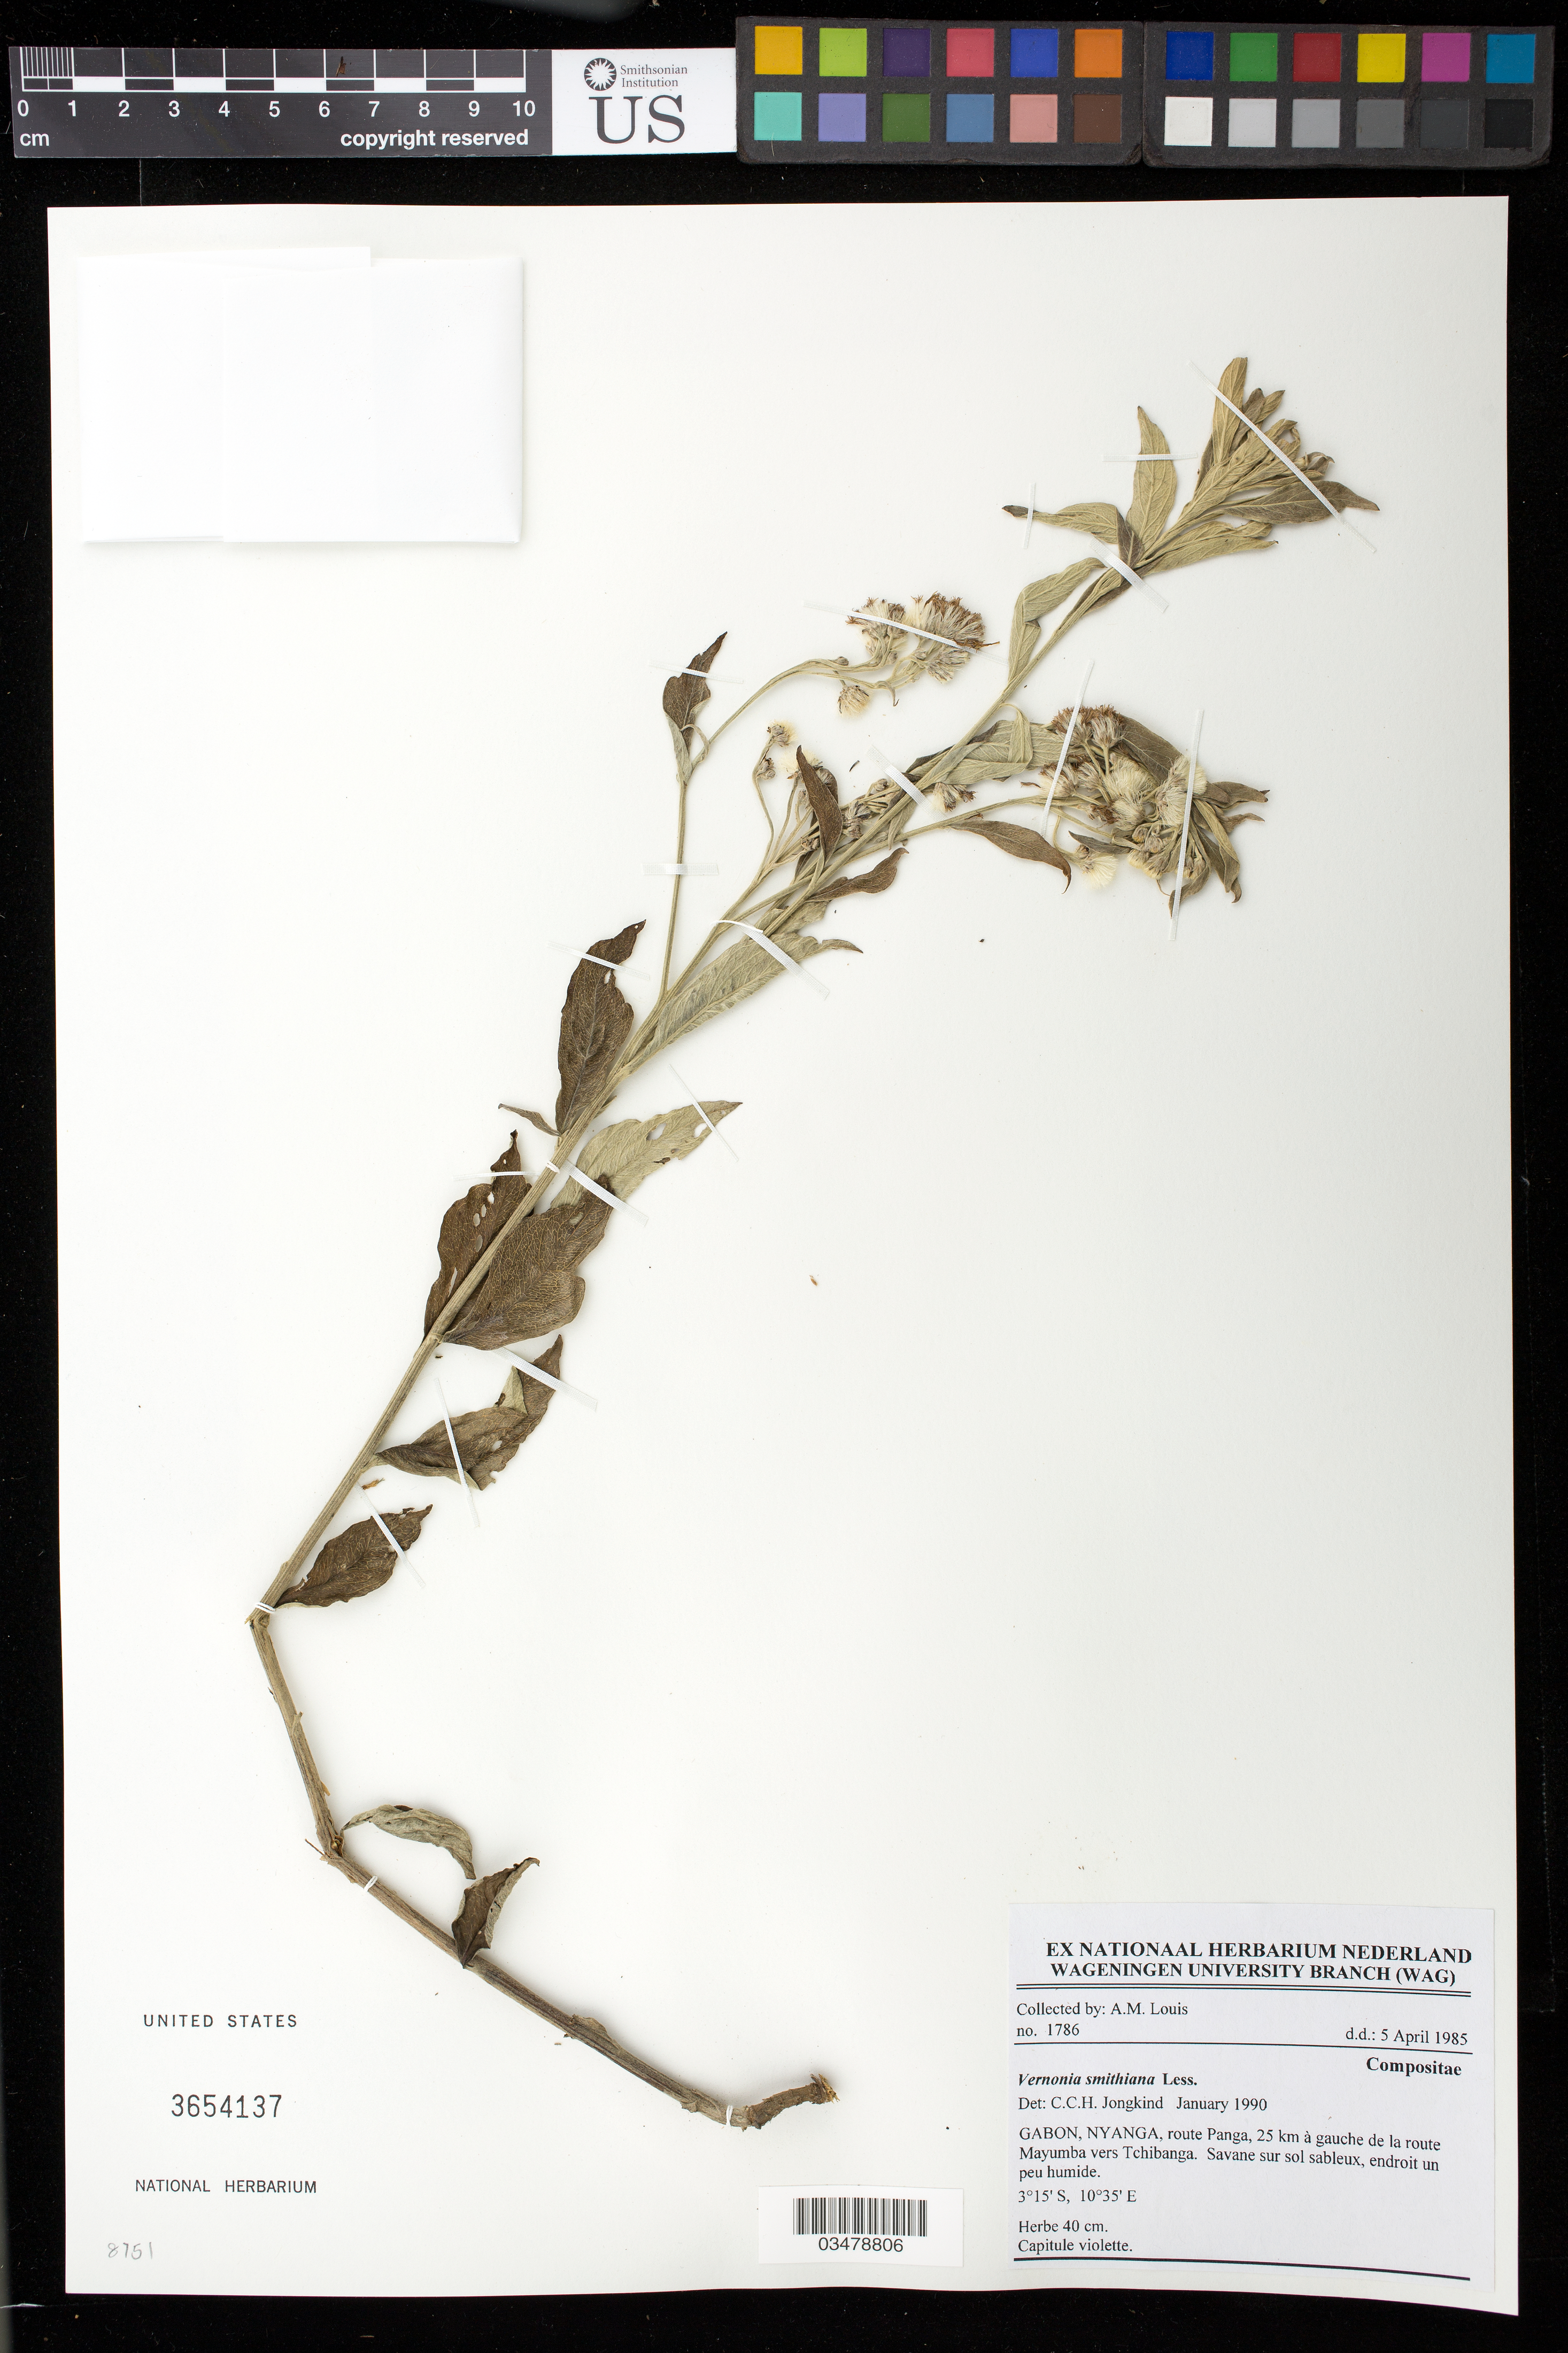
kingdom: Plantae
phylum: Tracheophyta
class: Magnoliopsida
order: Asterales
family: Asteraceae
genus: Hilliardiella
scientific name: Hilliardiella smithiana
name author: (Less.) H. Rob.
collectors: A. Louis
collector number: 1786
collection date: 1985-04-05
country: Gabon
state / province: Nyanga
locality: Route Panga, 25 km a gauche de la route Mayunba vers Tchibanga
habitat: Savane sur sol sableux, endroit un peu humide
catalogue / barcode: US 3654137